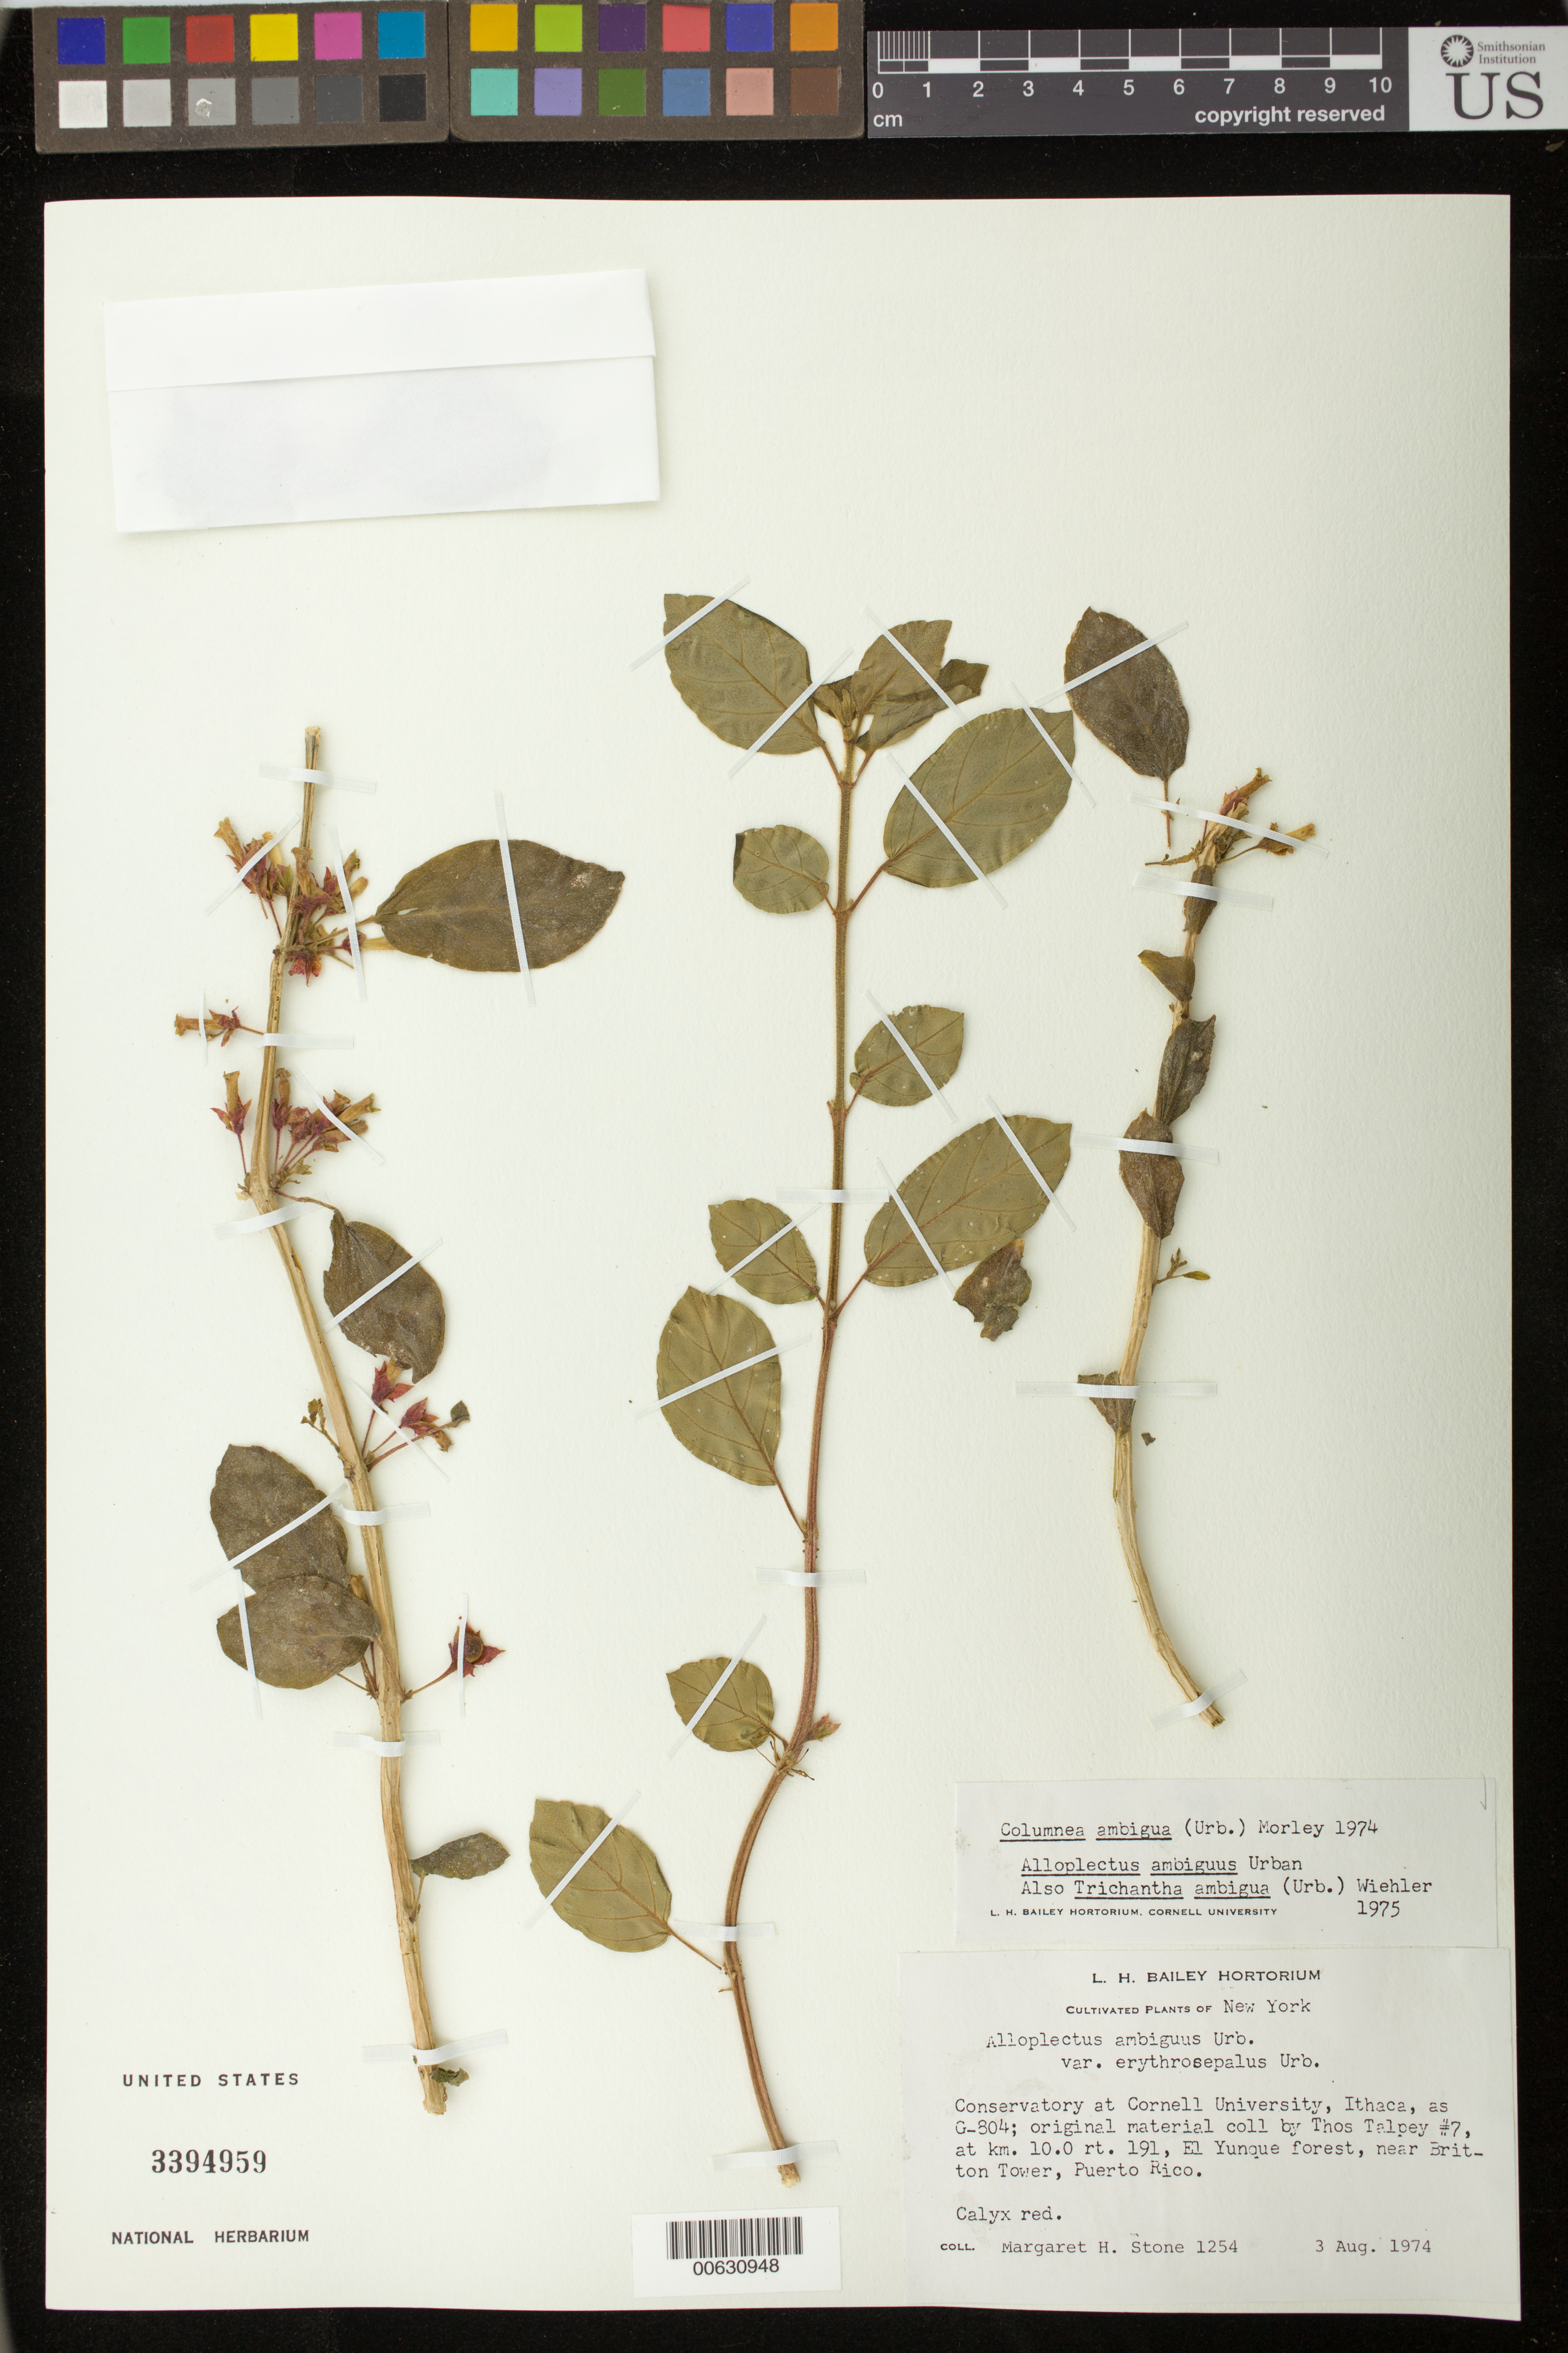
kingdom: Plantae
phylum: Tracheophyta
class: Magnoliopsida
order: Lamiales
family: Gesneriaceae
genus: Columnea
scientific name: Columnea ambigua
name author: (Urb.) B.D. Morley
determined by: Skog, Laurence E.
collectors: M. Stone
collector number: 1254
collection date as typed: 03 Aug 1974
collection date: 1974-08-03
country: Puerto Rico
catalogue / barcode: US 3394959